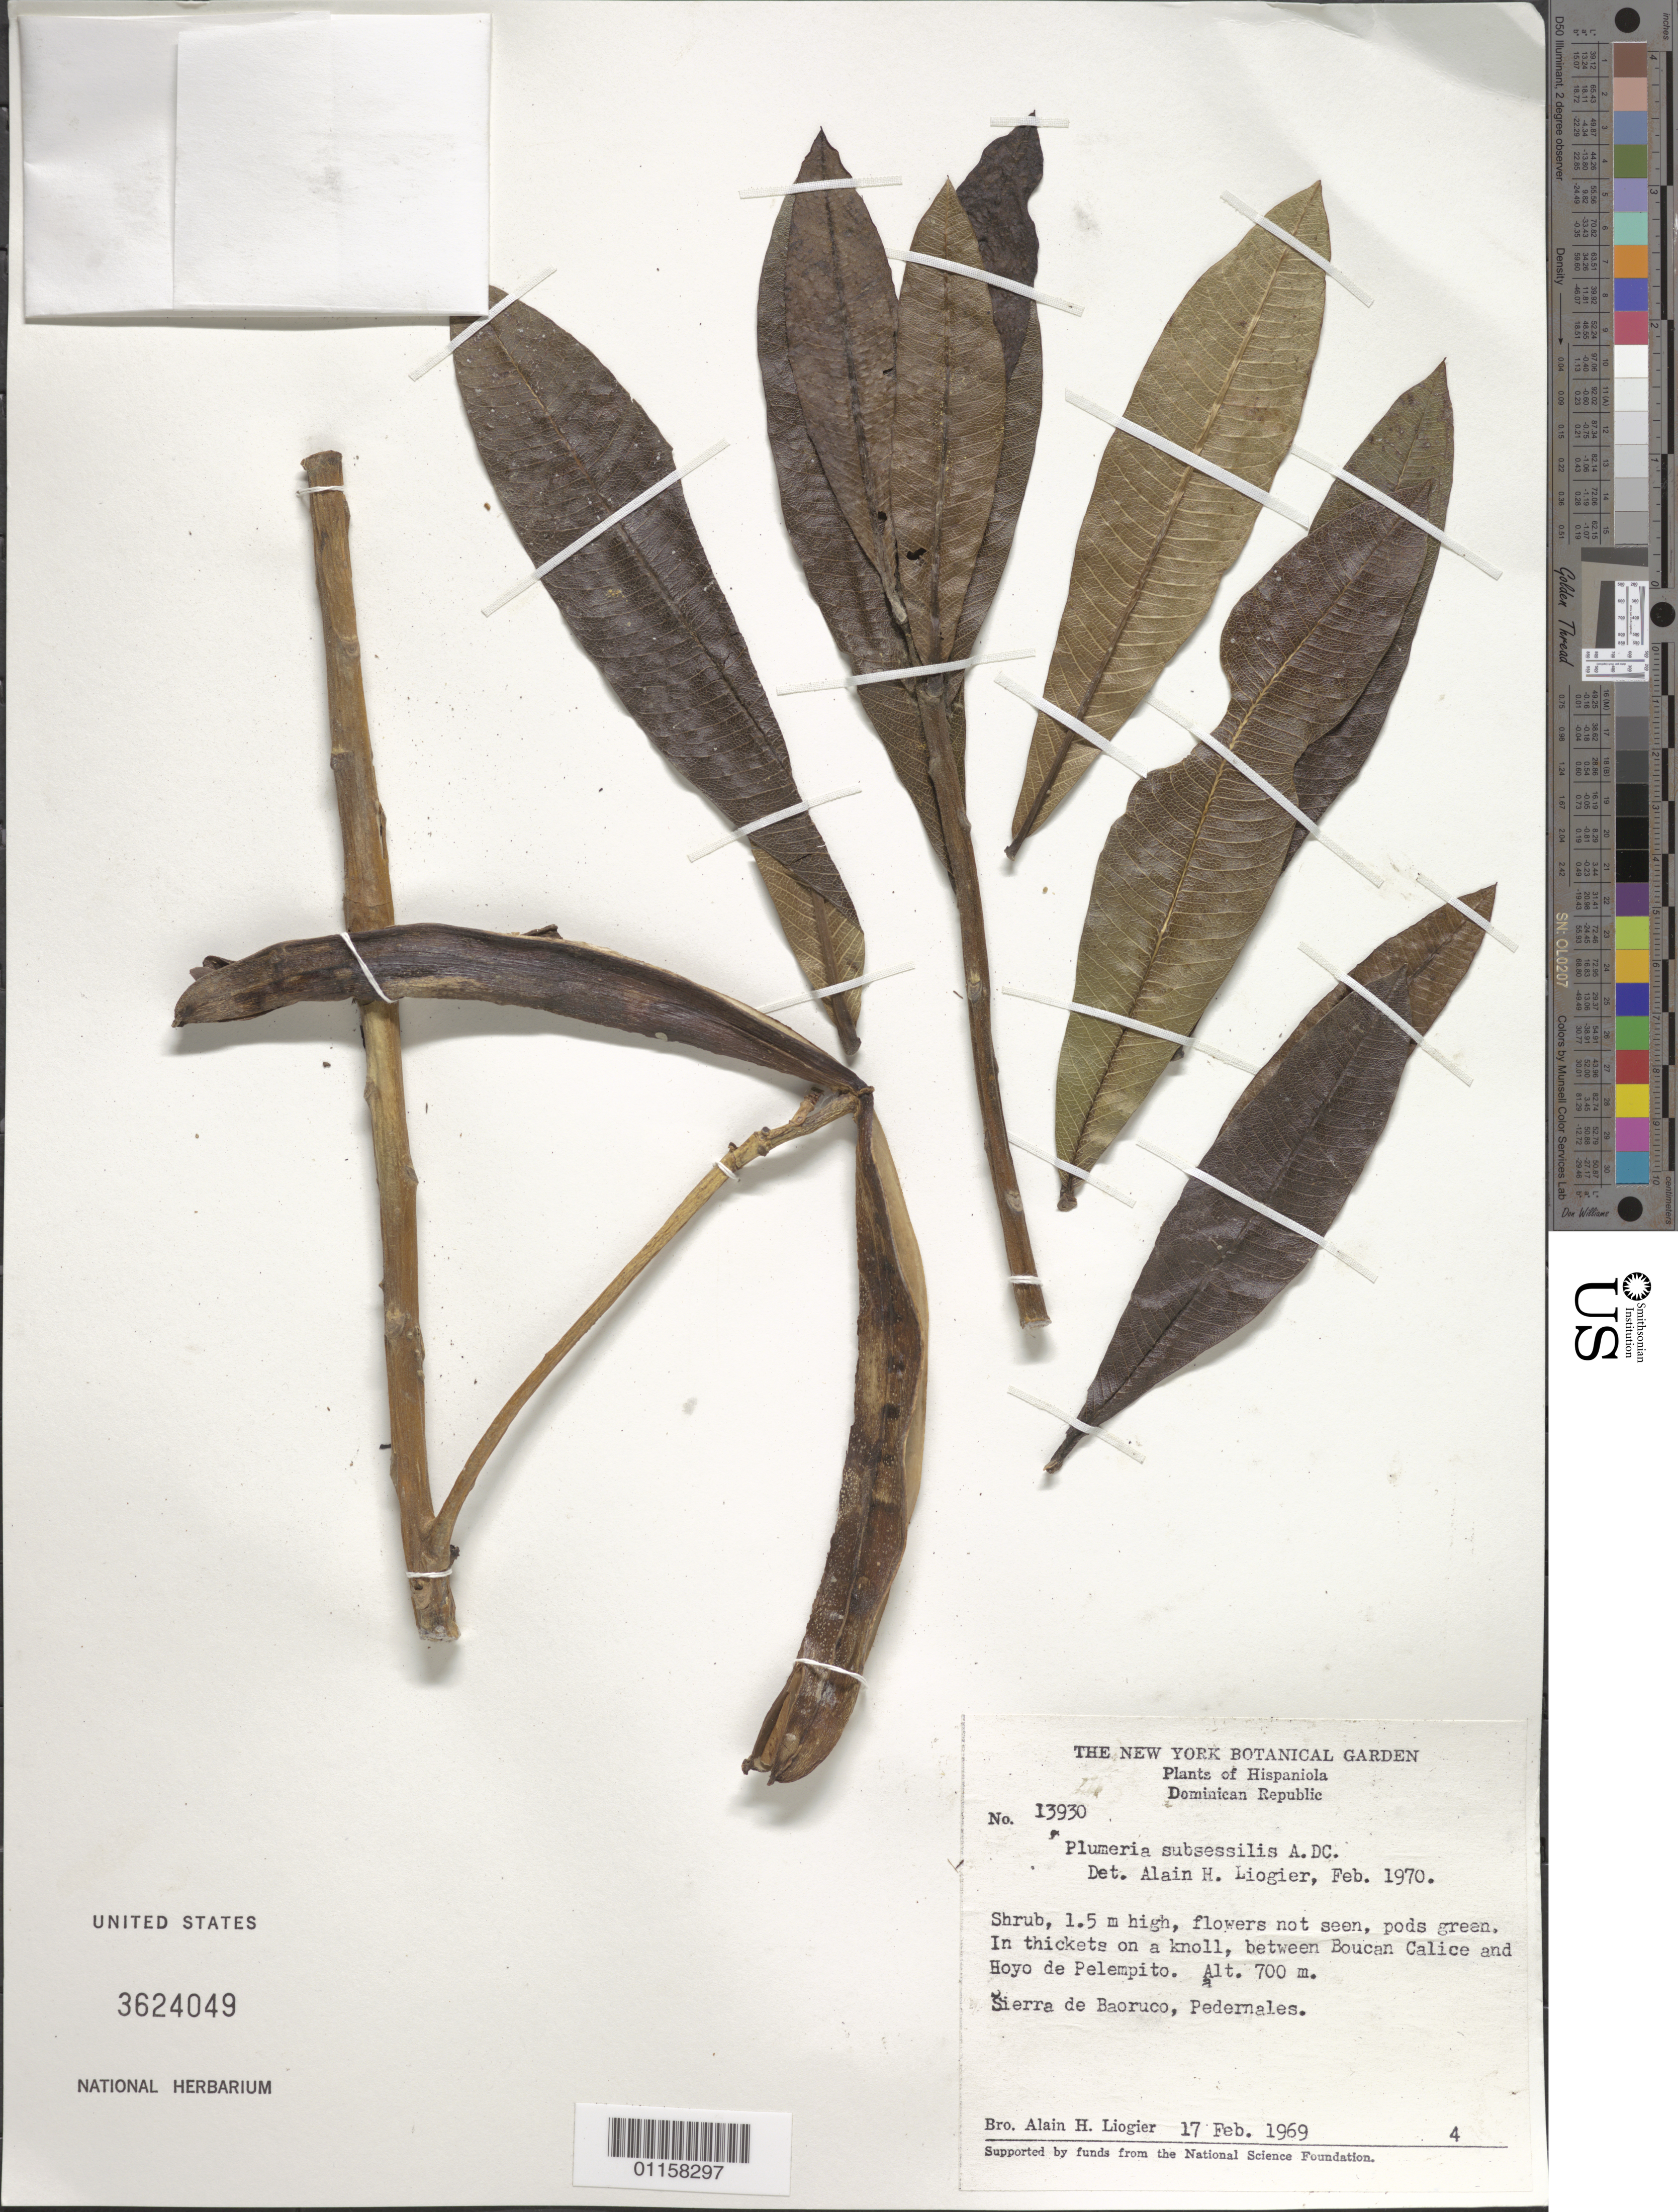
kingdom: Plantae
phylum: Tracheophyta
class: Magnoliopsida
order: Gentianales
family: Apocynaceae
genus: Plumeria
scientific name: Plumeria subsessilis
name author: A. DC.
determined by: Liogier, Alain H.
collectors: A. H. Liogier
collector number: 13930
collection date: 1969-02-17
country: Dominican Republic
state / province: Pedernales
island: Hispaniola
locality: Sierra de Baoruco, between Boucan Calice and Hoyo de Pelempito.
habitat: In thickets on a knoll.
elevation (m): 700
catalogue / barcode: US 3624049